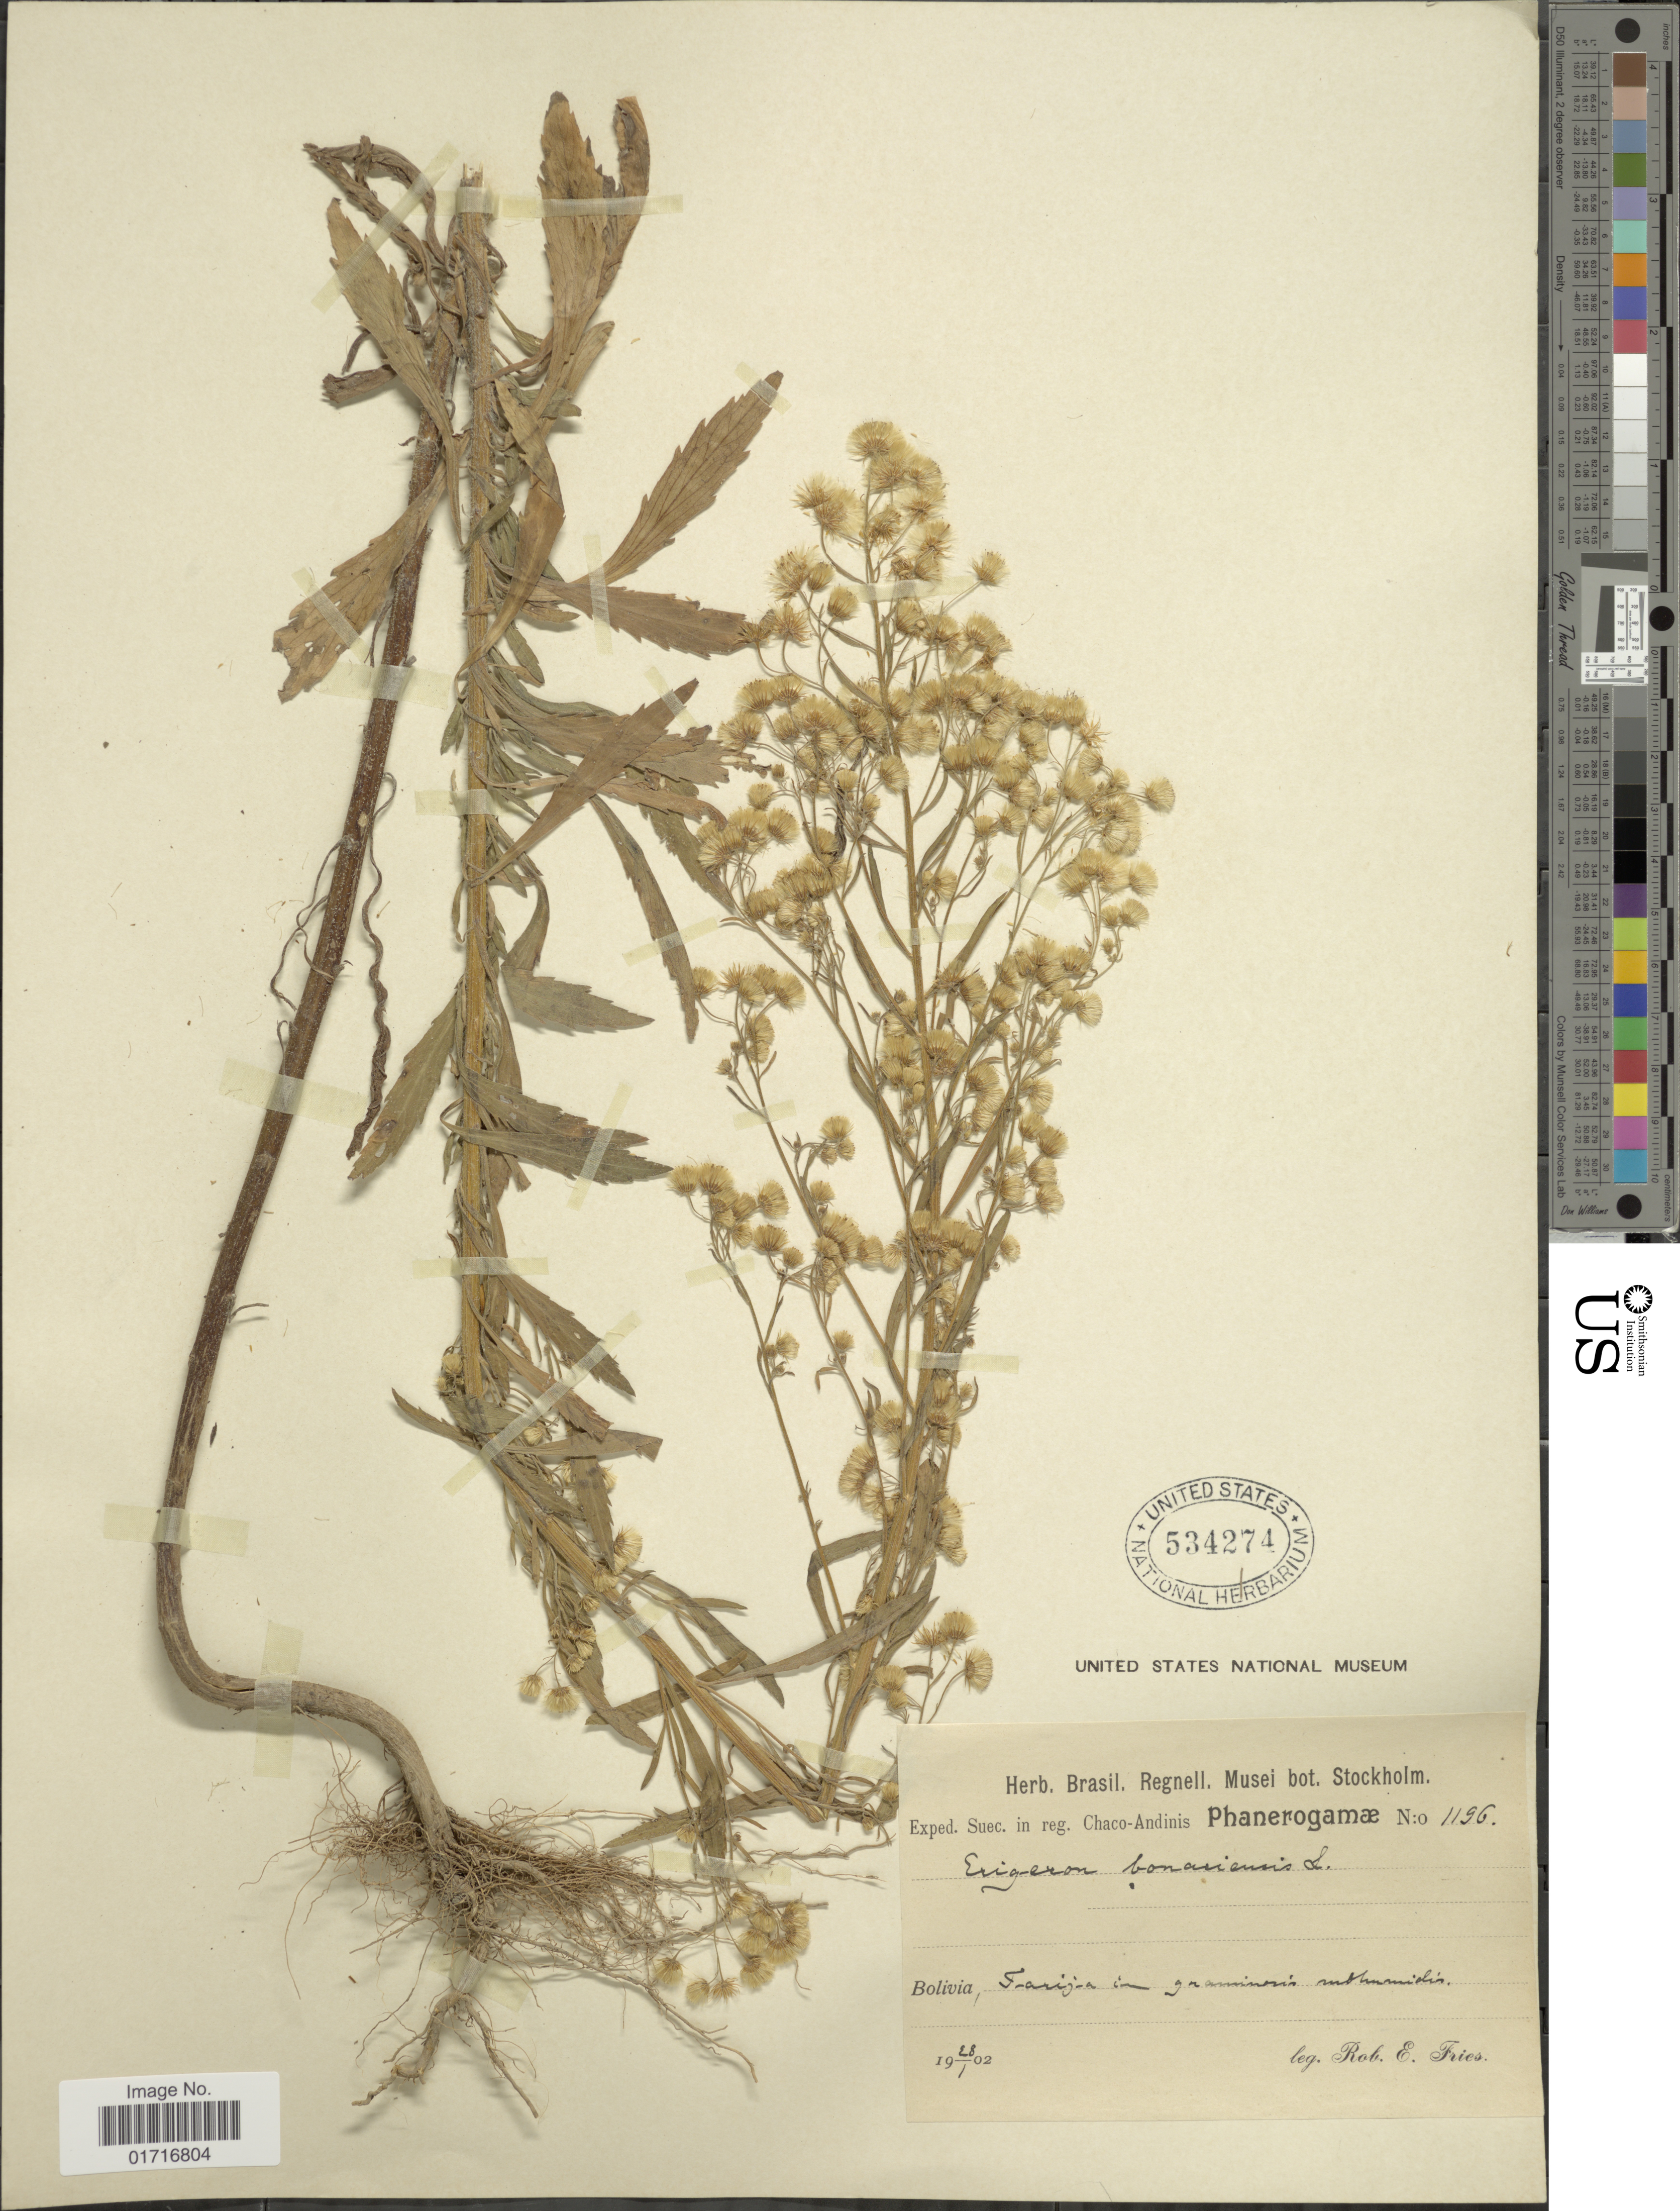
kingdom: Plantae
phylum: Tracheophyta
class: Magnoliopsida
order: Asterales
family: Asteraceae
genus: Conyza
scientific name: Conyza bonariensis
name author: (L.) Cronq.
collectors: R. E. Fries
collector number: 1196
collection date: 1902-01-28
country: Bolivia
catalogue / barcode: US 534274